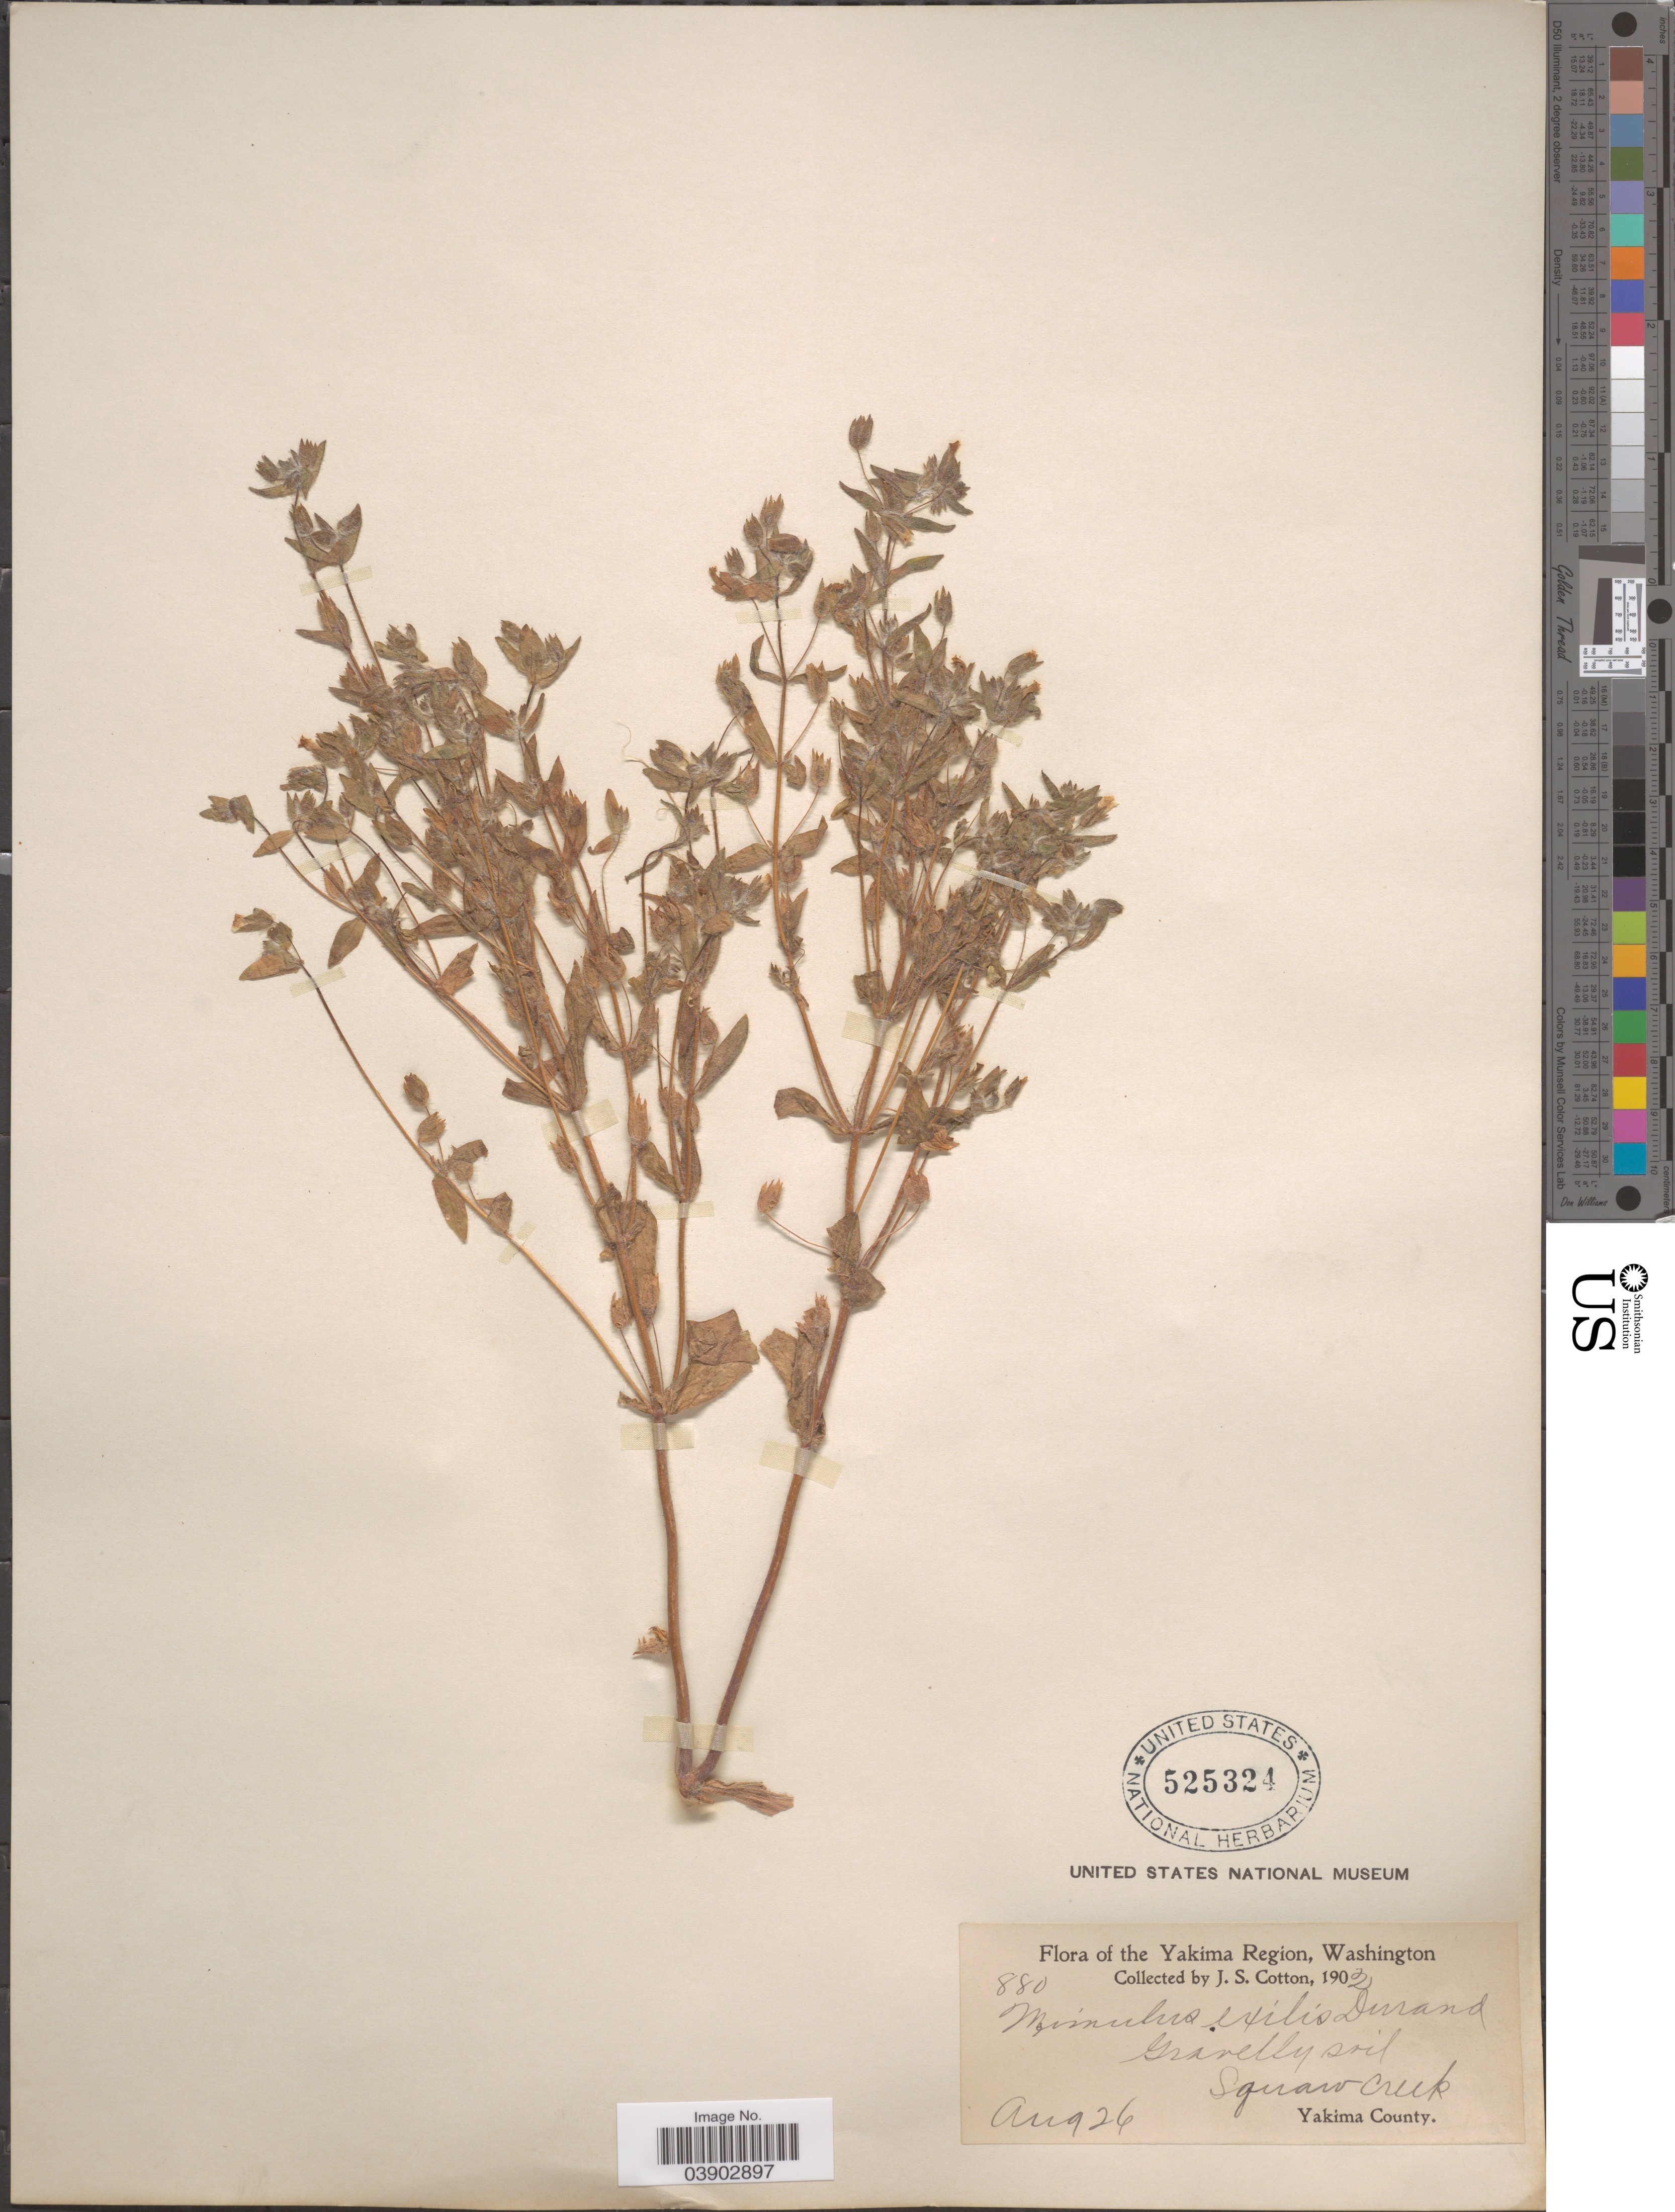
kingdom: Plantae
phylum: Tracheophyta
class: Magnoliopsida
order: Lamiales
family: Phrymaceae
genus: Mimetanthe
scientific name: Mimetanthe pilosa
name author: (Benth.) Greene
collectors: J. S. Cotton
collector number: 880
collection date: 1902-08-26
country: United States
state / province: Washington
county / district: Yakima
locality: The Yakima Region. Squaw Creek. Yakima County.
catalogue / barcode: US 525324